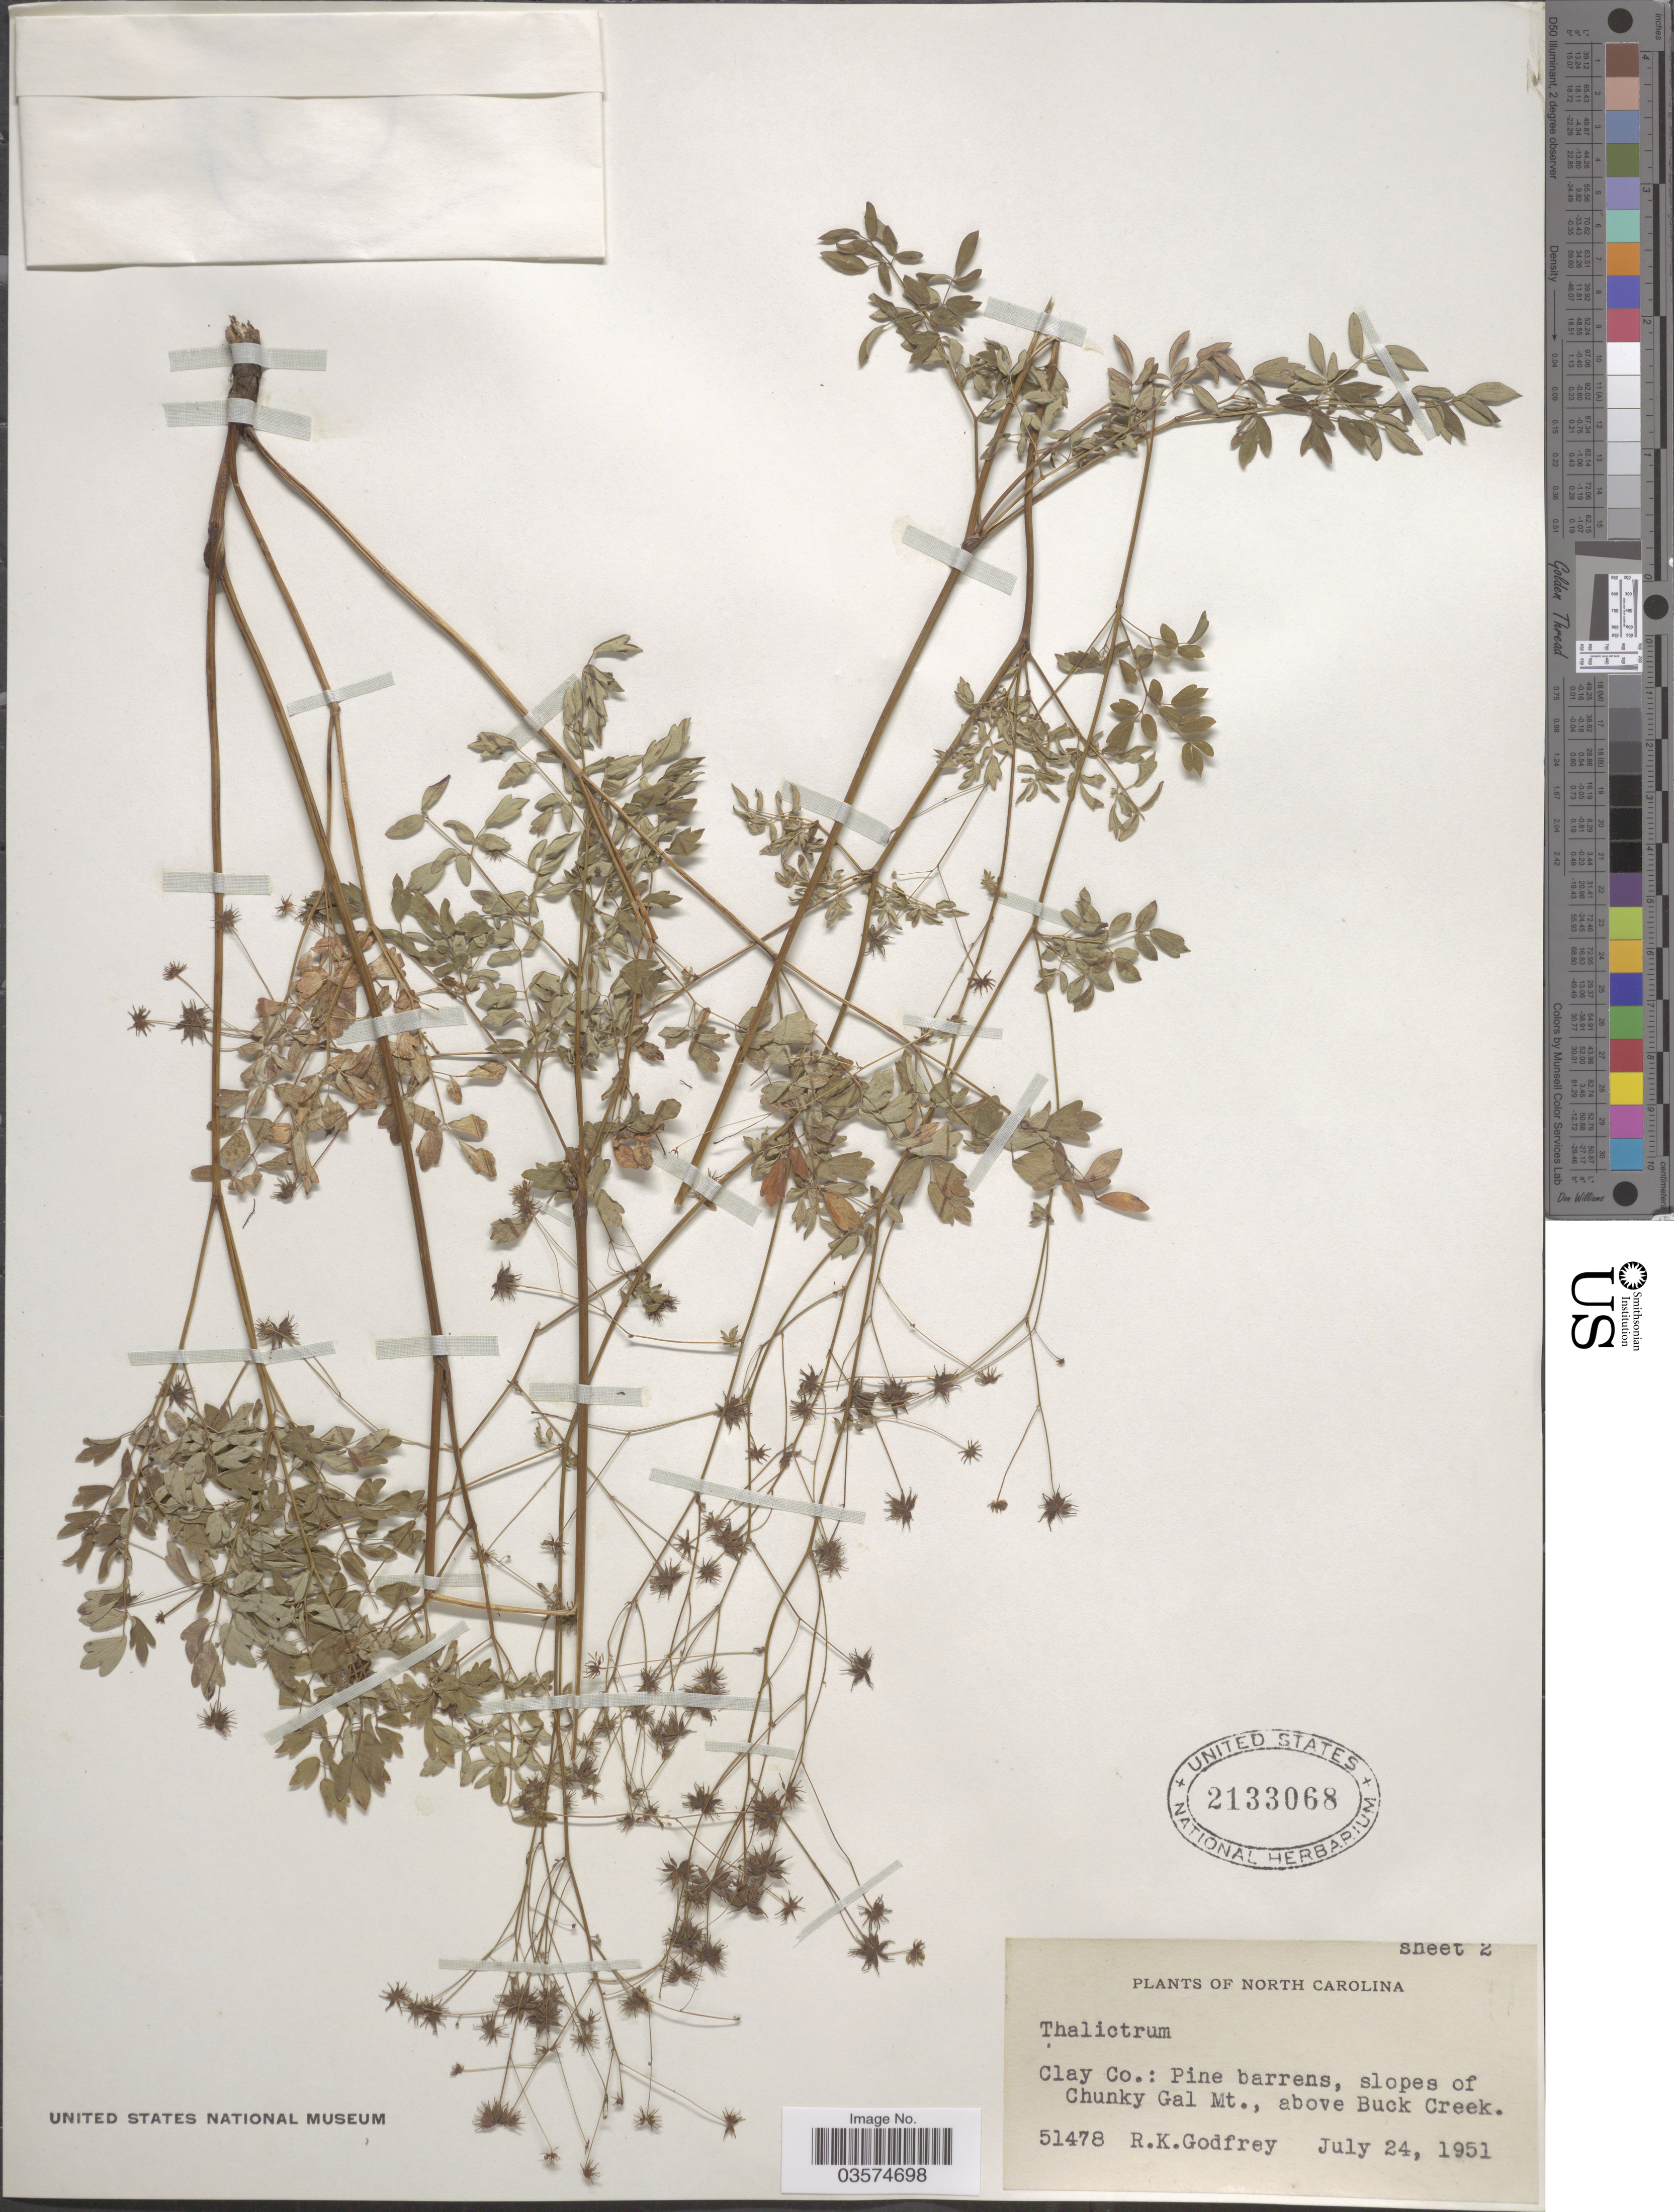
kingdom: Plantae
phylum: Tracheophyta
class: Magnoliopsida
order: Ranunculales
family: Ranunculaceae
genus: Thalictrum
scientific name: Thalictrum sp.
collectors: R. K. Godfrey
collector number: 51478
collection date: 1951-07-24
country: United States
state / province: North Carolina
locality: Clay Co.: Pine barrens, slopes of Chunky Gal Mt., above Buck Creek.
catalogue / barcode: US 2133068